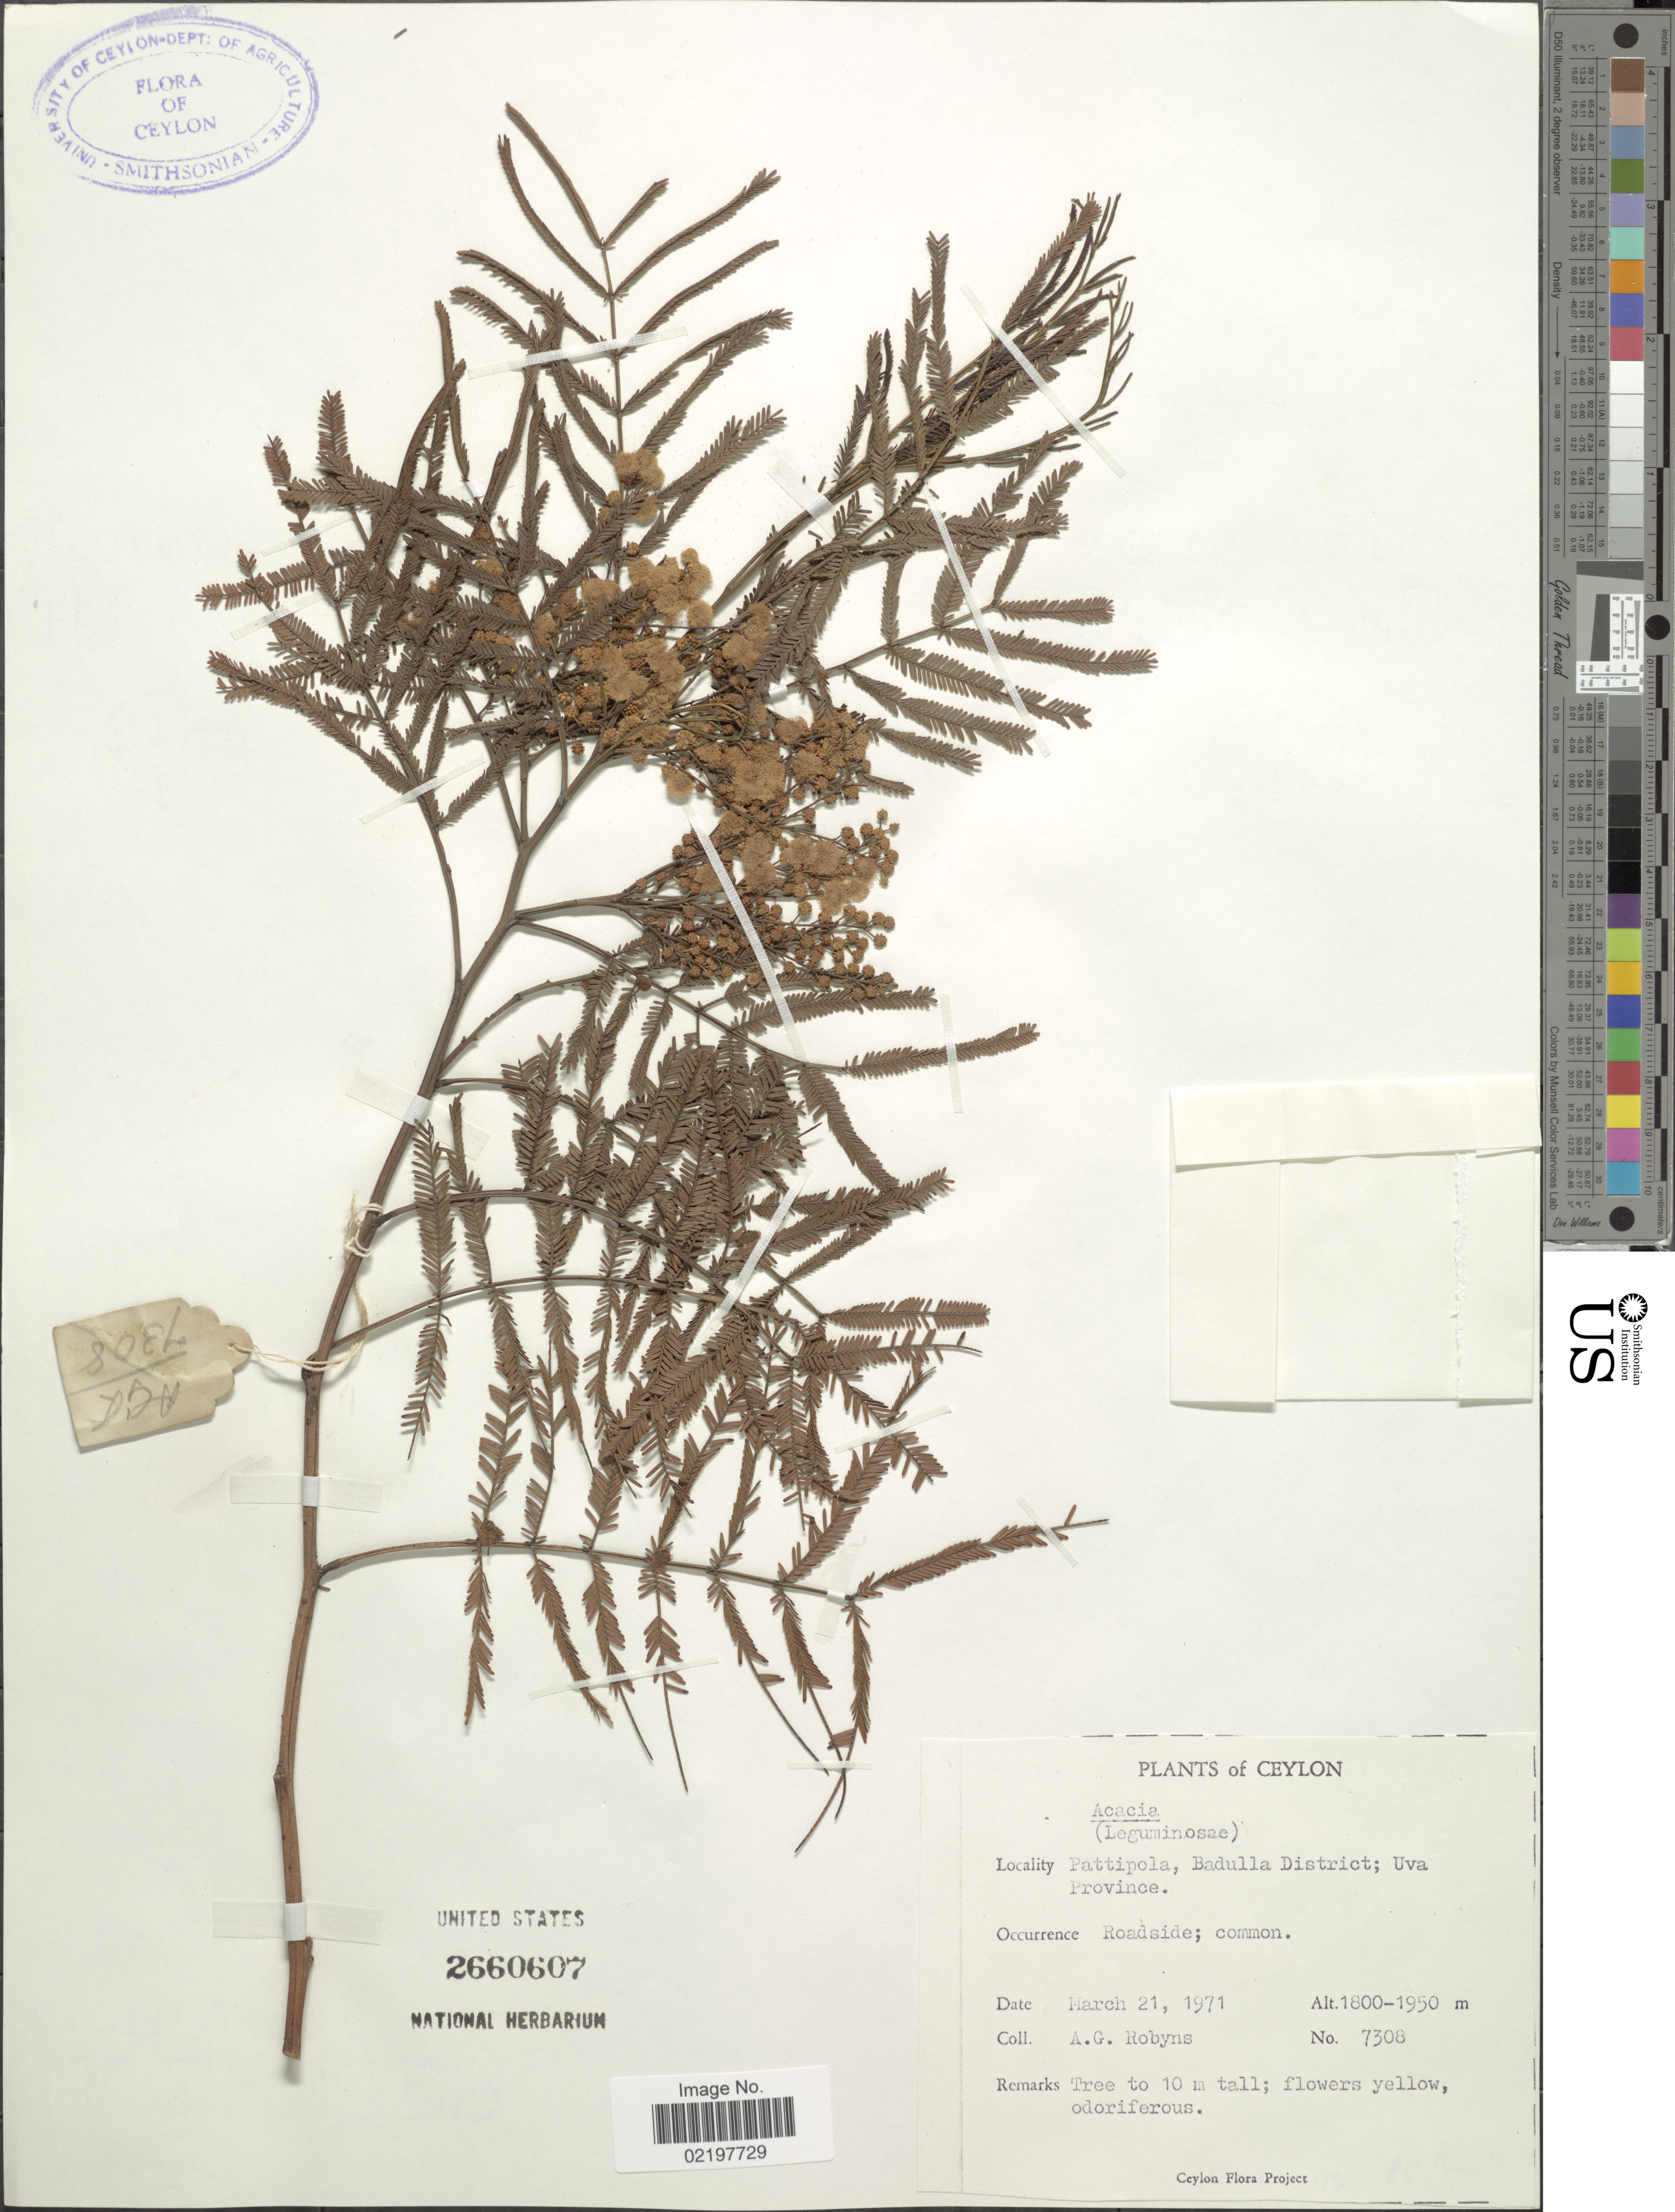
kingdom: Plantae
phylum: Tracheophyta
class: Magnoliopsida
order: Fabales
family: Fabaceae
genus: Acacia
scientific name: Acacia mearnsii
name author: De Wild.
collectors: A. Robyns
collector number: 7308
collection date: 1971-03-21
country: Sri Lanka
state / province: Uva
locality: Ceylon, Pattipola, badulla District, Uva Province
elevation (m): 1800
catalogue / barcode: US 2660607